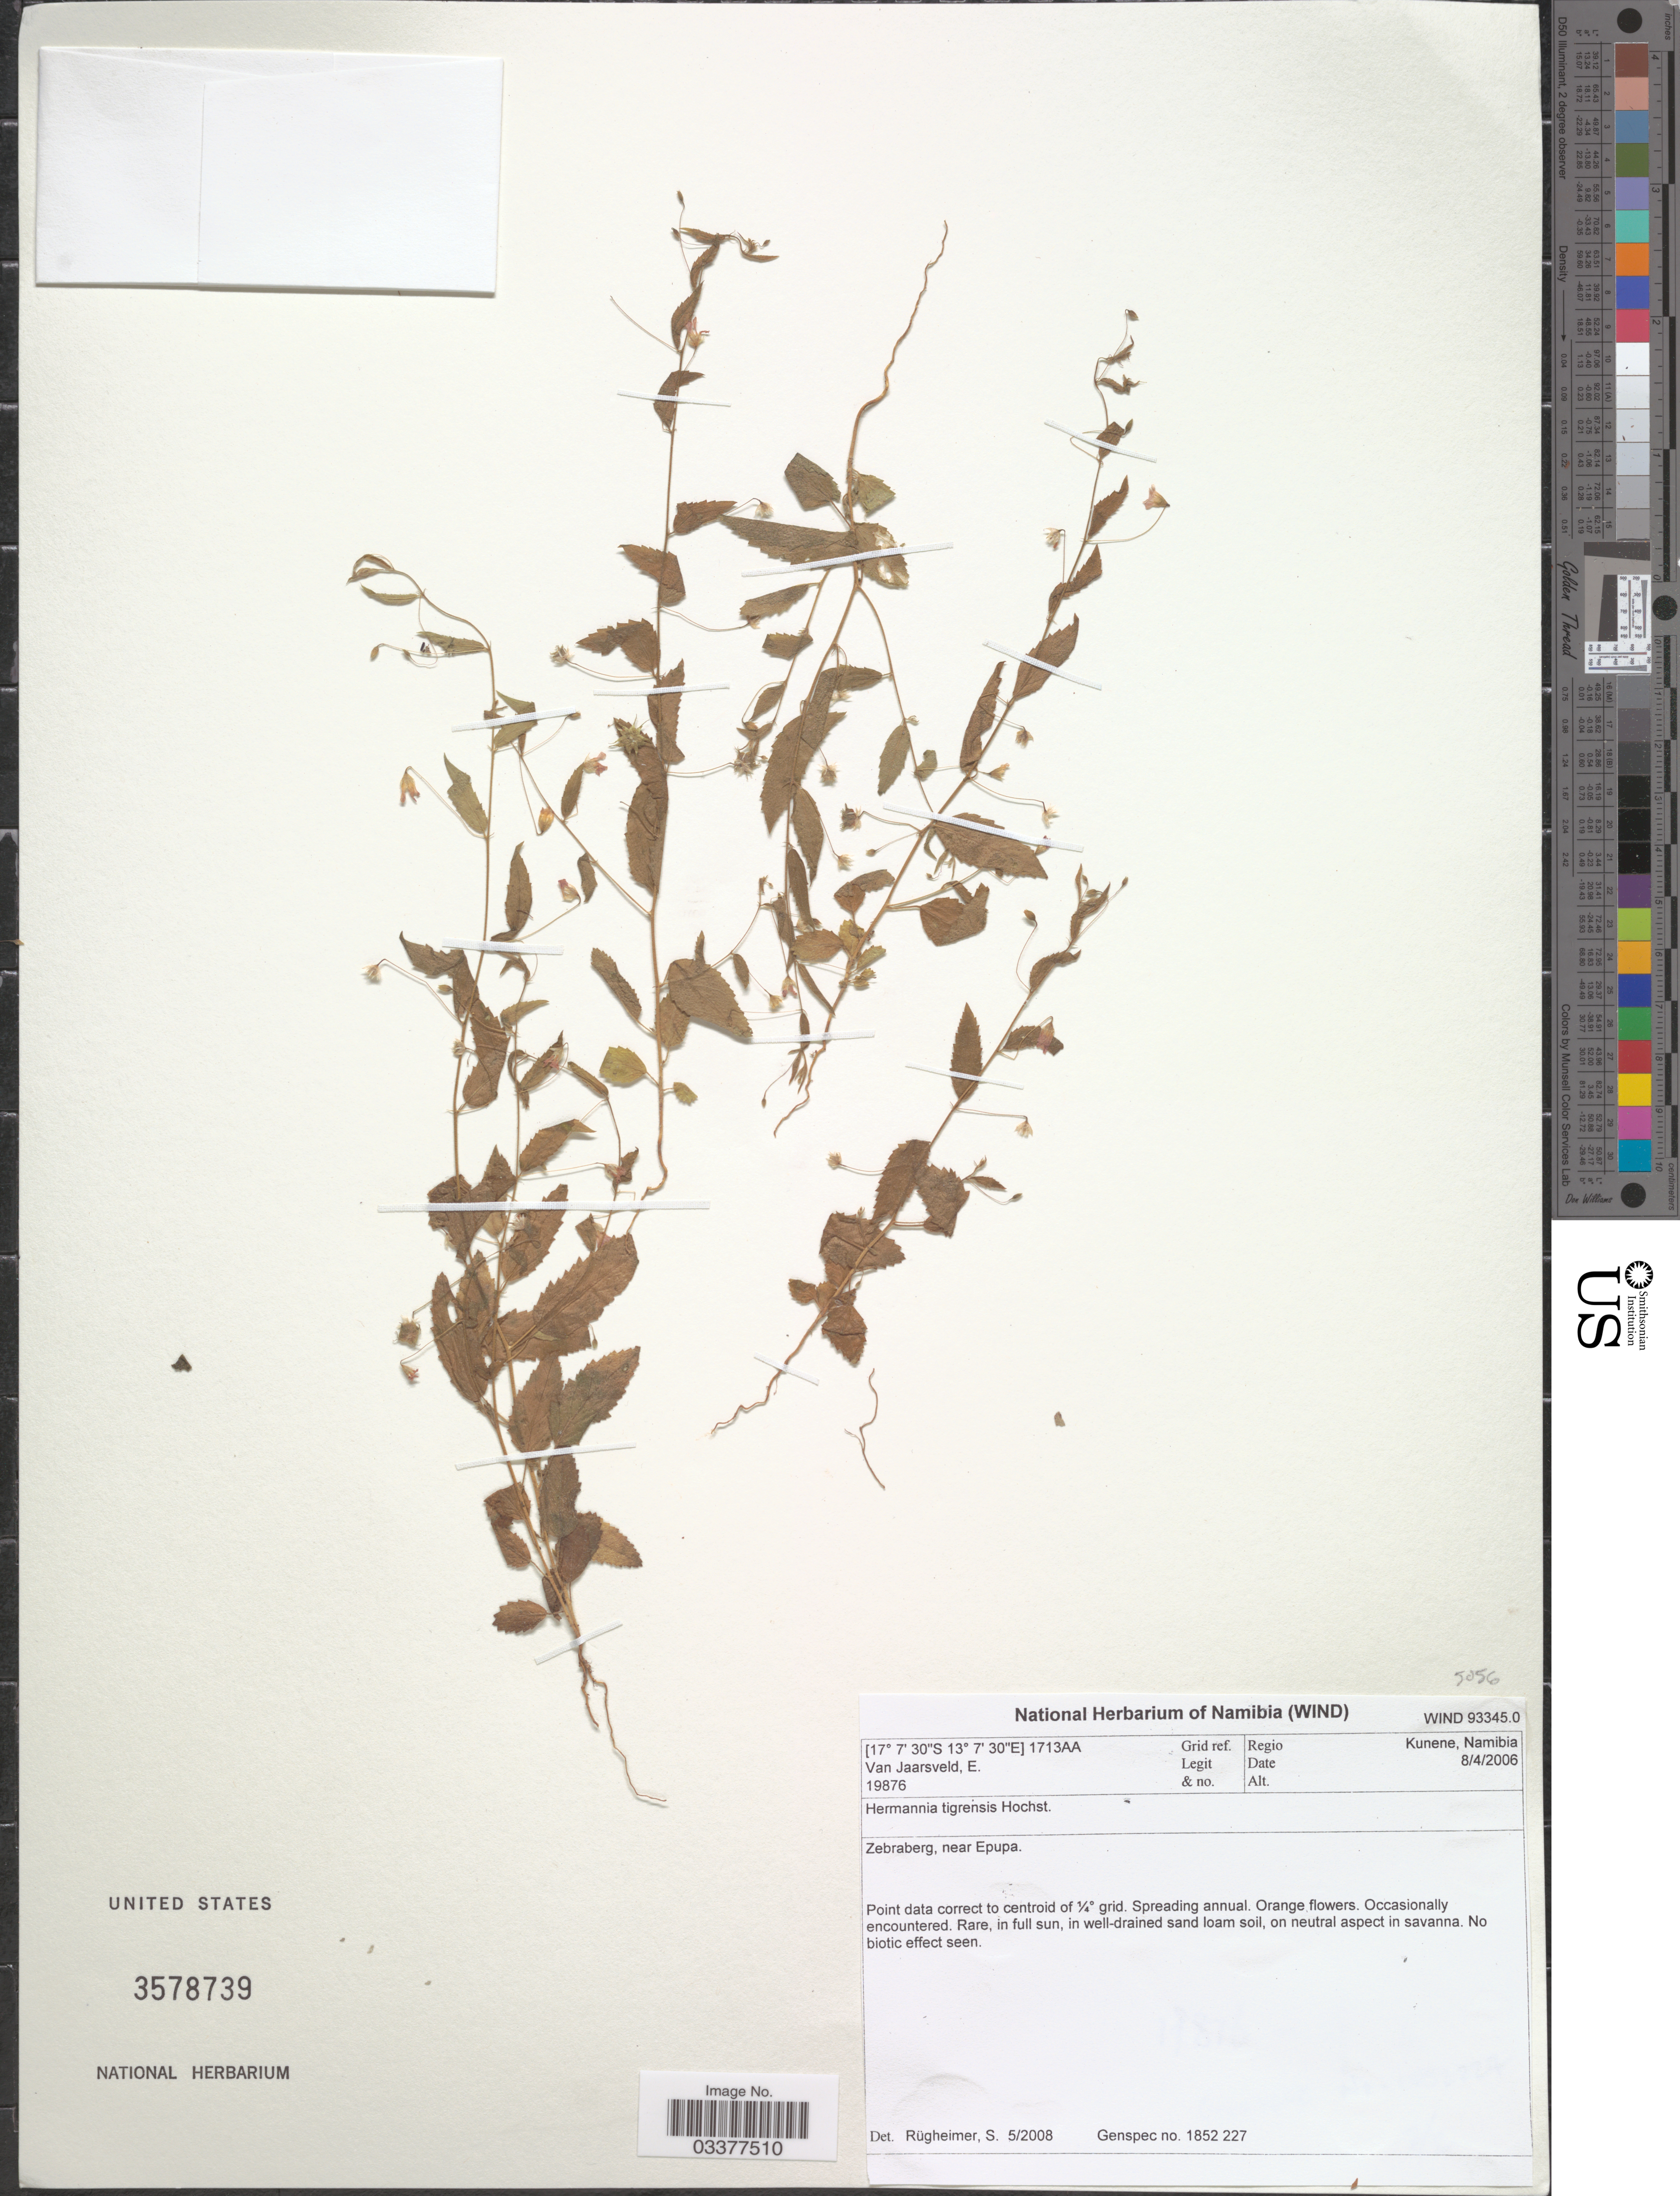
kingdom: Plantae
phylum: Tracheophyta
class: Magnoliopsida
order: Malvales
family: Malvaceae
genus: Hermannia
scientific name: Hermannia tigreensis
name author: Hochst. ex A. Rich.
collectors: E. van Jaarsveld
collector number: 19876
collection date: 2006-04-08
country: Namibia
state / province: Kunene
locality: Grid ref. 1713AA. Zebraberg, near Epupa.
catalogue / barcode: US 3578739